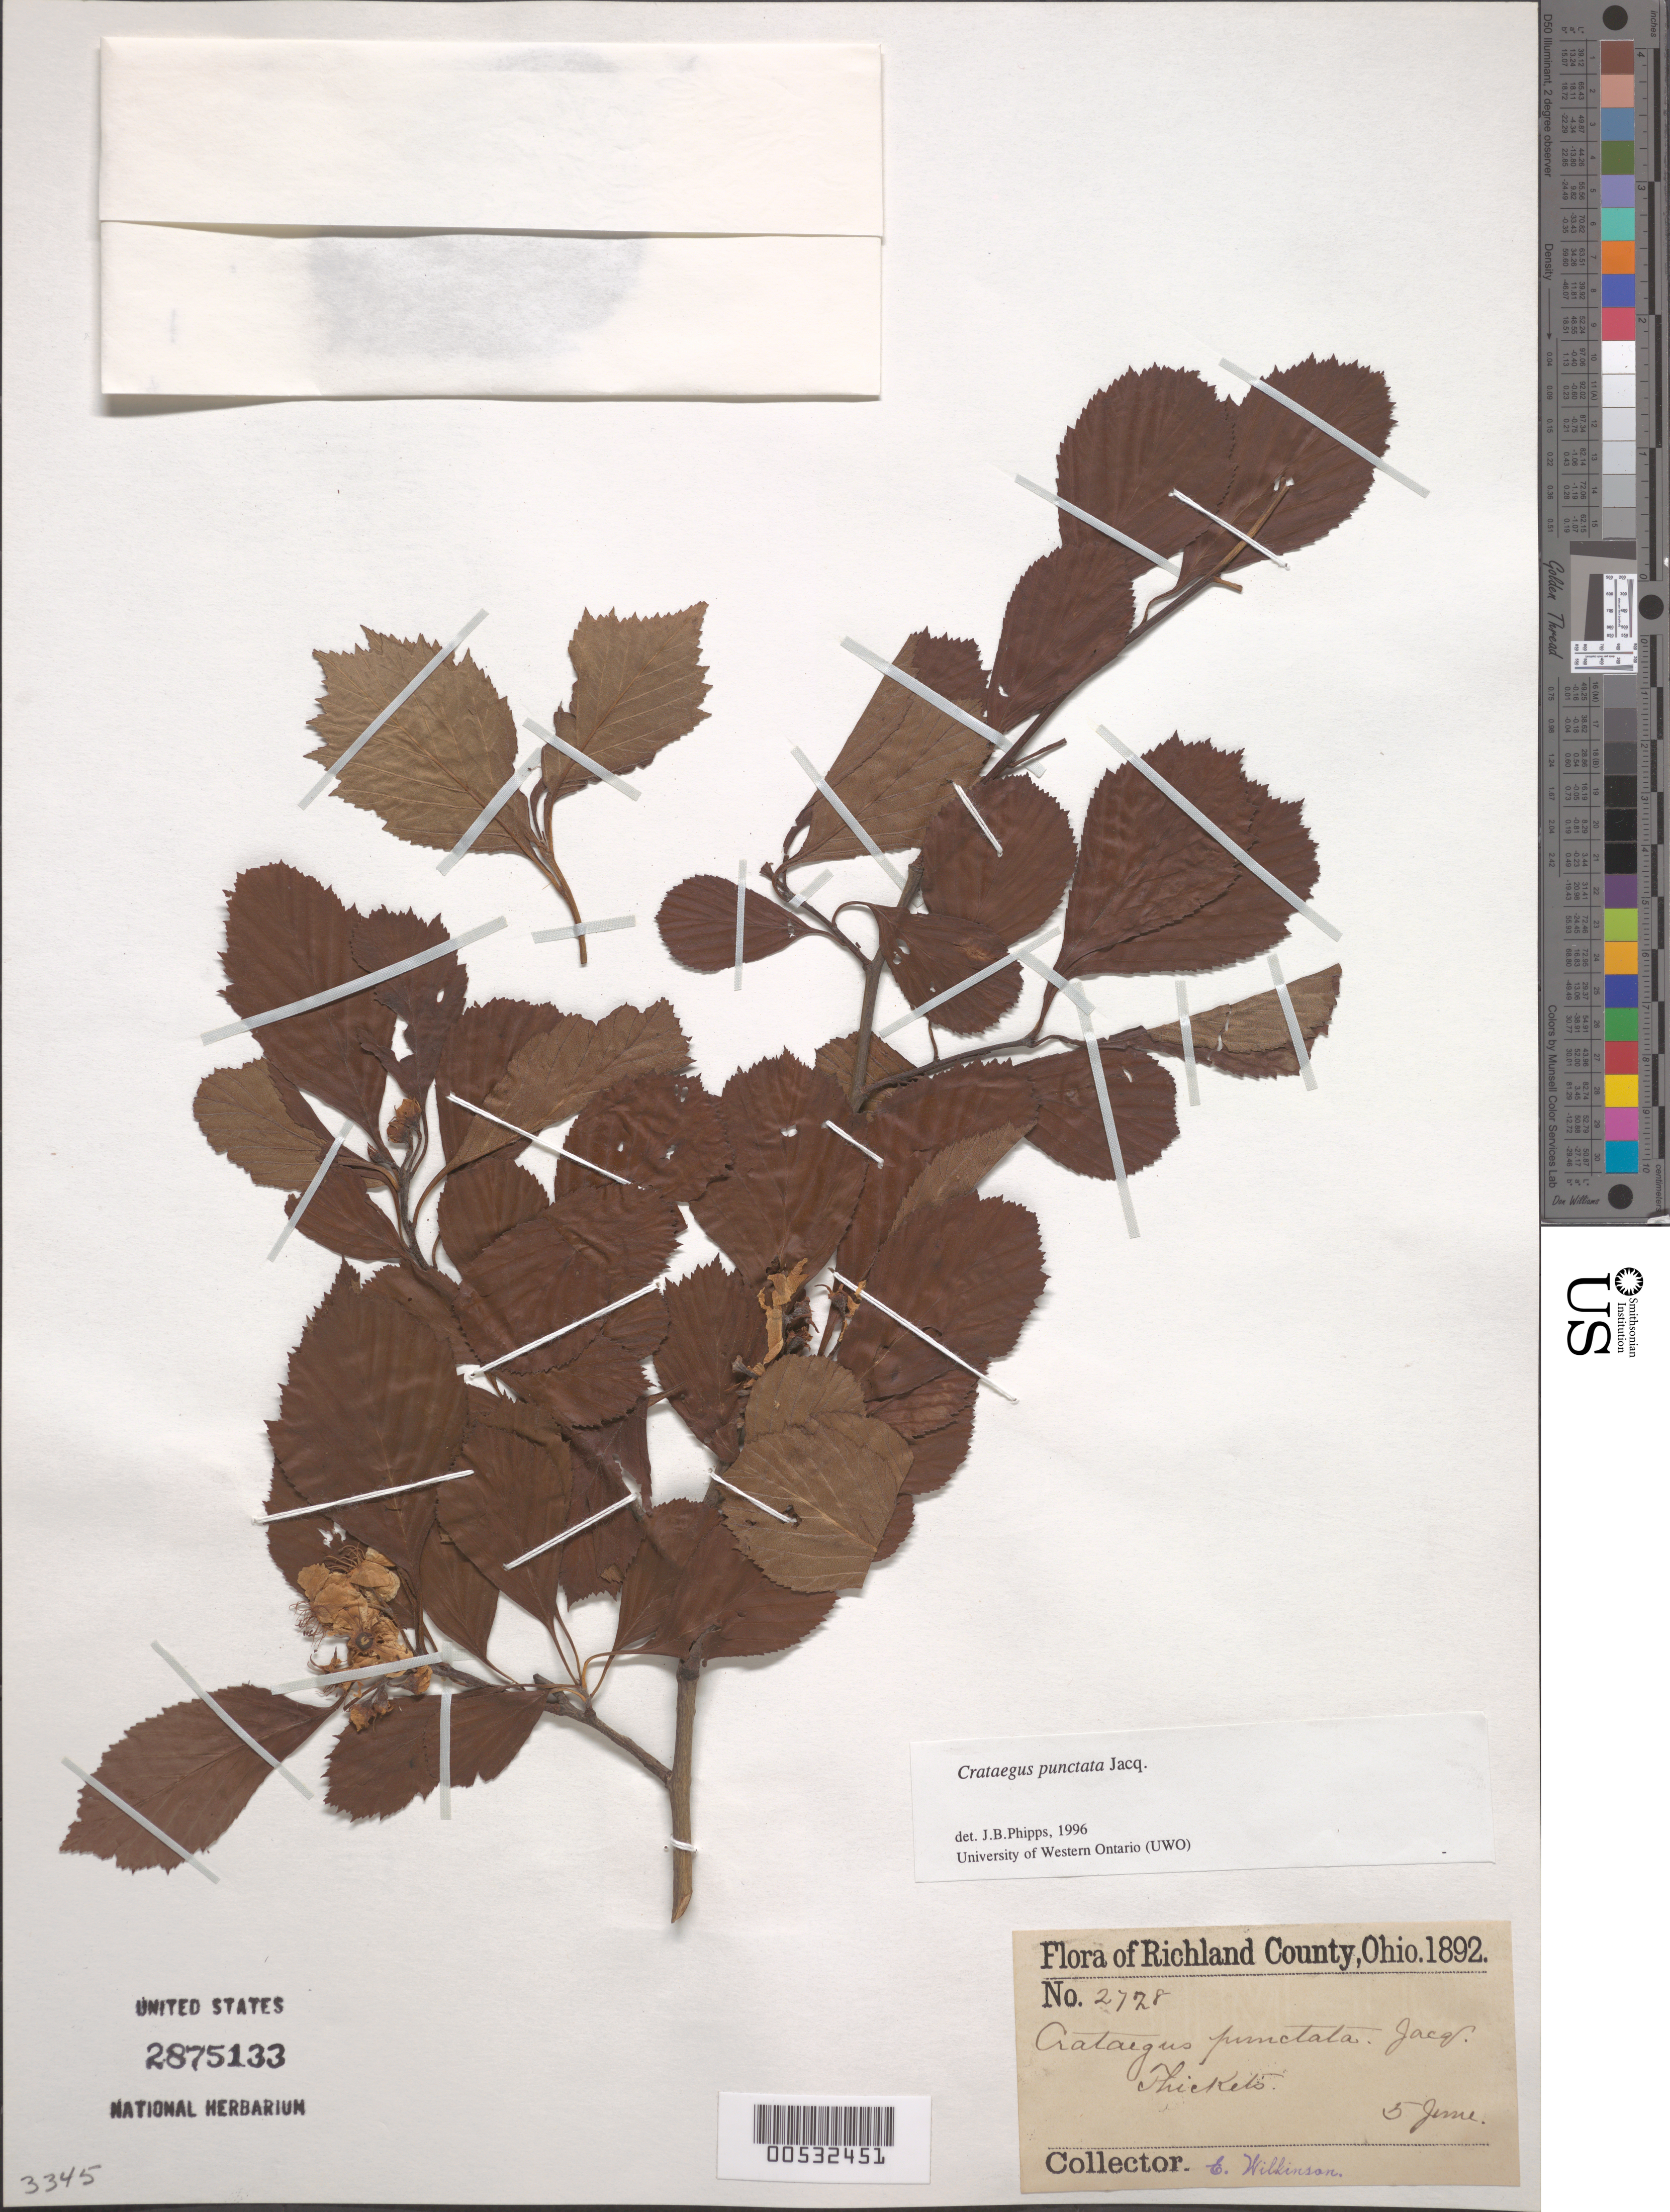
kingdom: Plantae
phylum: Tracheophyta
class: Magnoliopsida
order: Rosales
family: Rosaceae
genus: Crataegus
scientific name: Crataegus punctata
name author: Jacq.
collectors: E. Wilkinson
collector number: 2728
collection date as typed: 05 Jun 1892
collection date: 1892-06-05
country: United States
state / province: Ohio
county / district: Richland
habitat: Thickets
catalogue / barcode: US 2875133